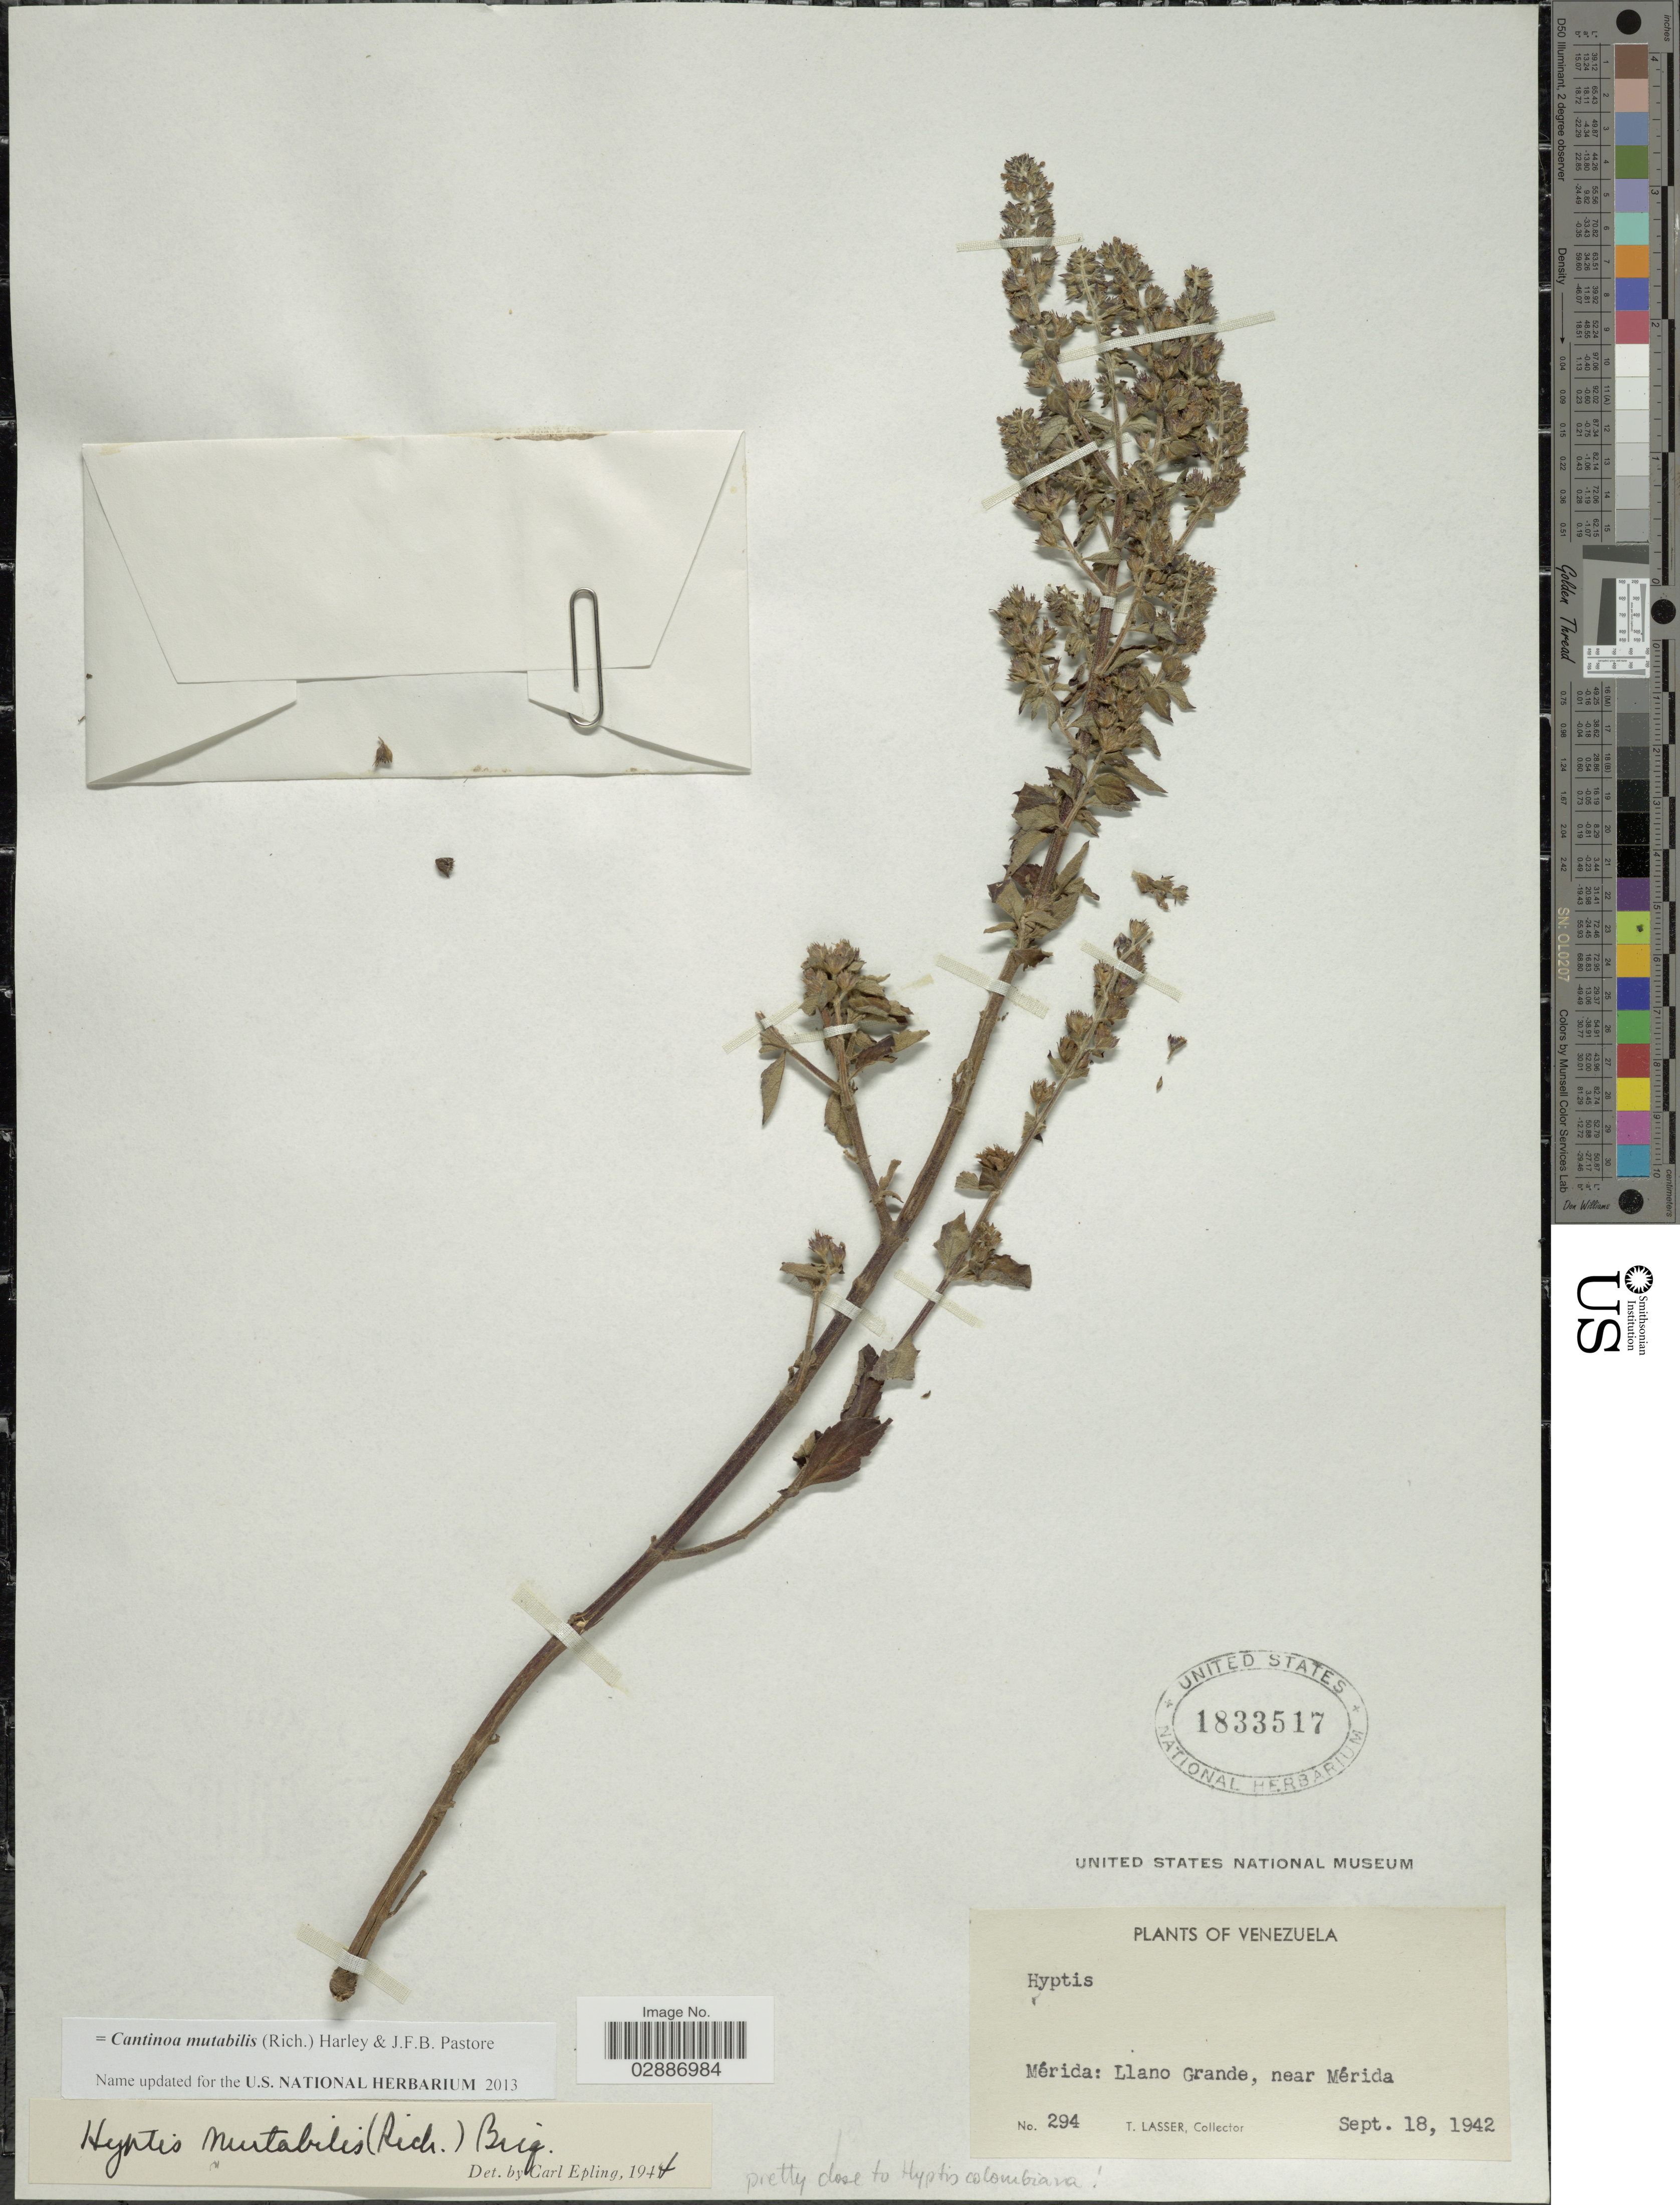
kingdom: Plantae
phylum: Tracheophyta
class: Magnoliopsida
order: Lamiales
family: Lamiaceae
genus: Cantinoa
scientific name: Cantinoa mutabilis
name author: (Epling) Harley & J.F.B. Pastore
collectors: T. Lasser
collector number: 294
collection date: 1942-09-18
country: Venezuela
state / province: Mérida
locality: Llano Grande, near Mérida.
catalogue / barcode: US 1833517